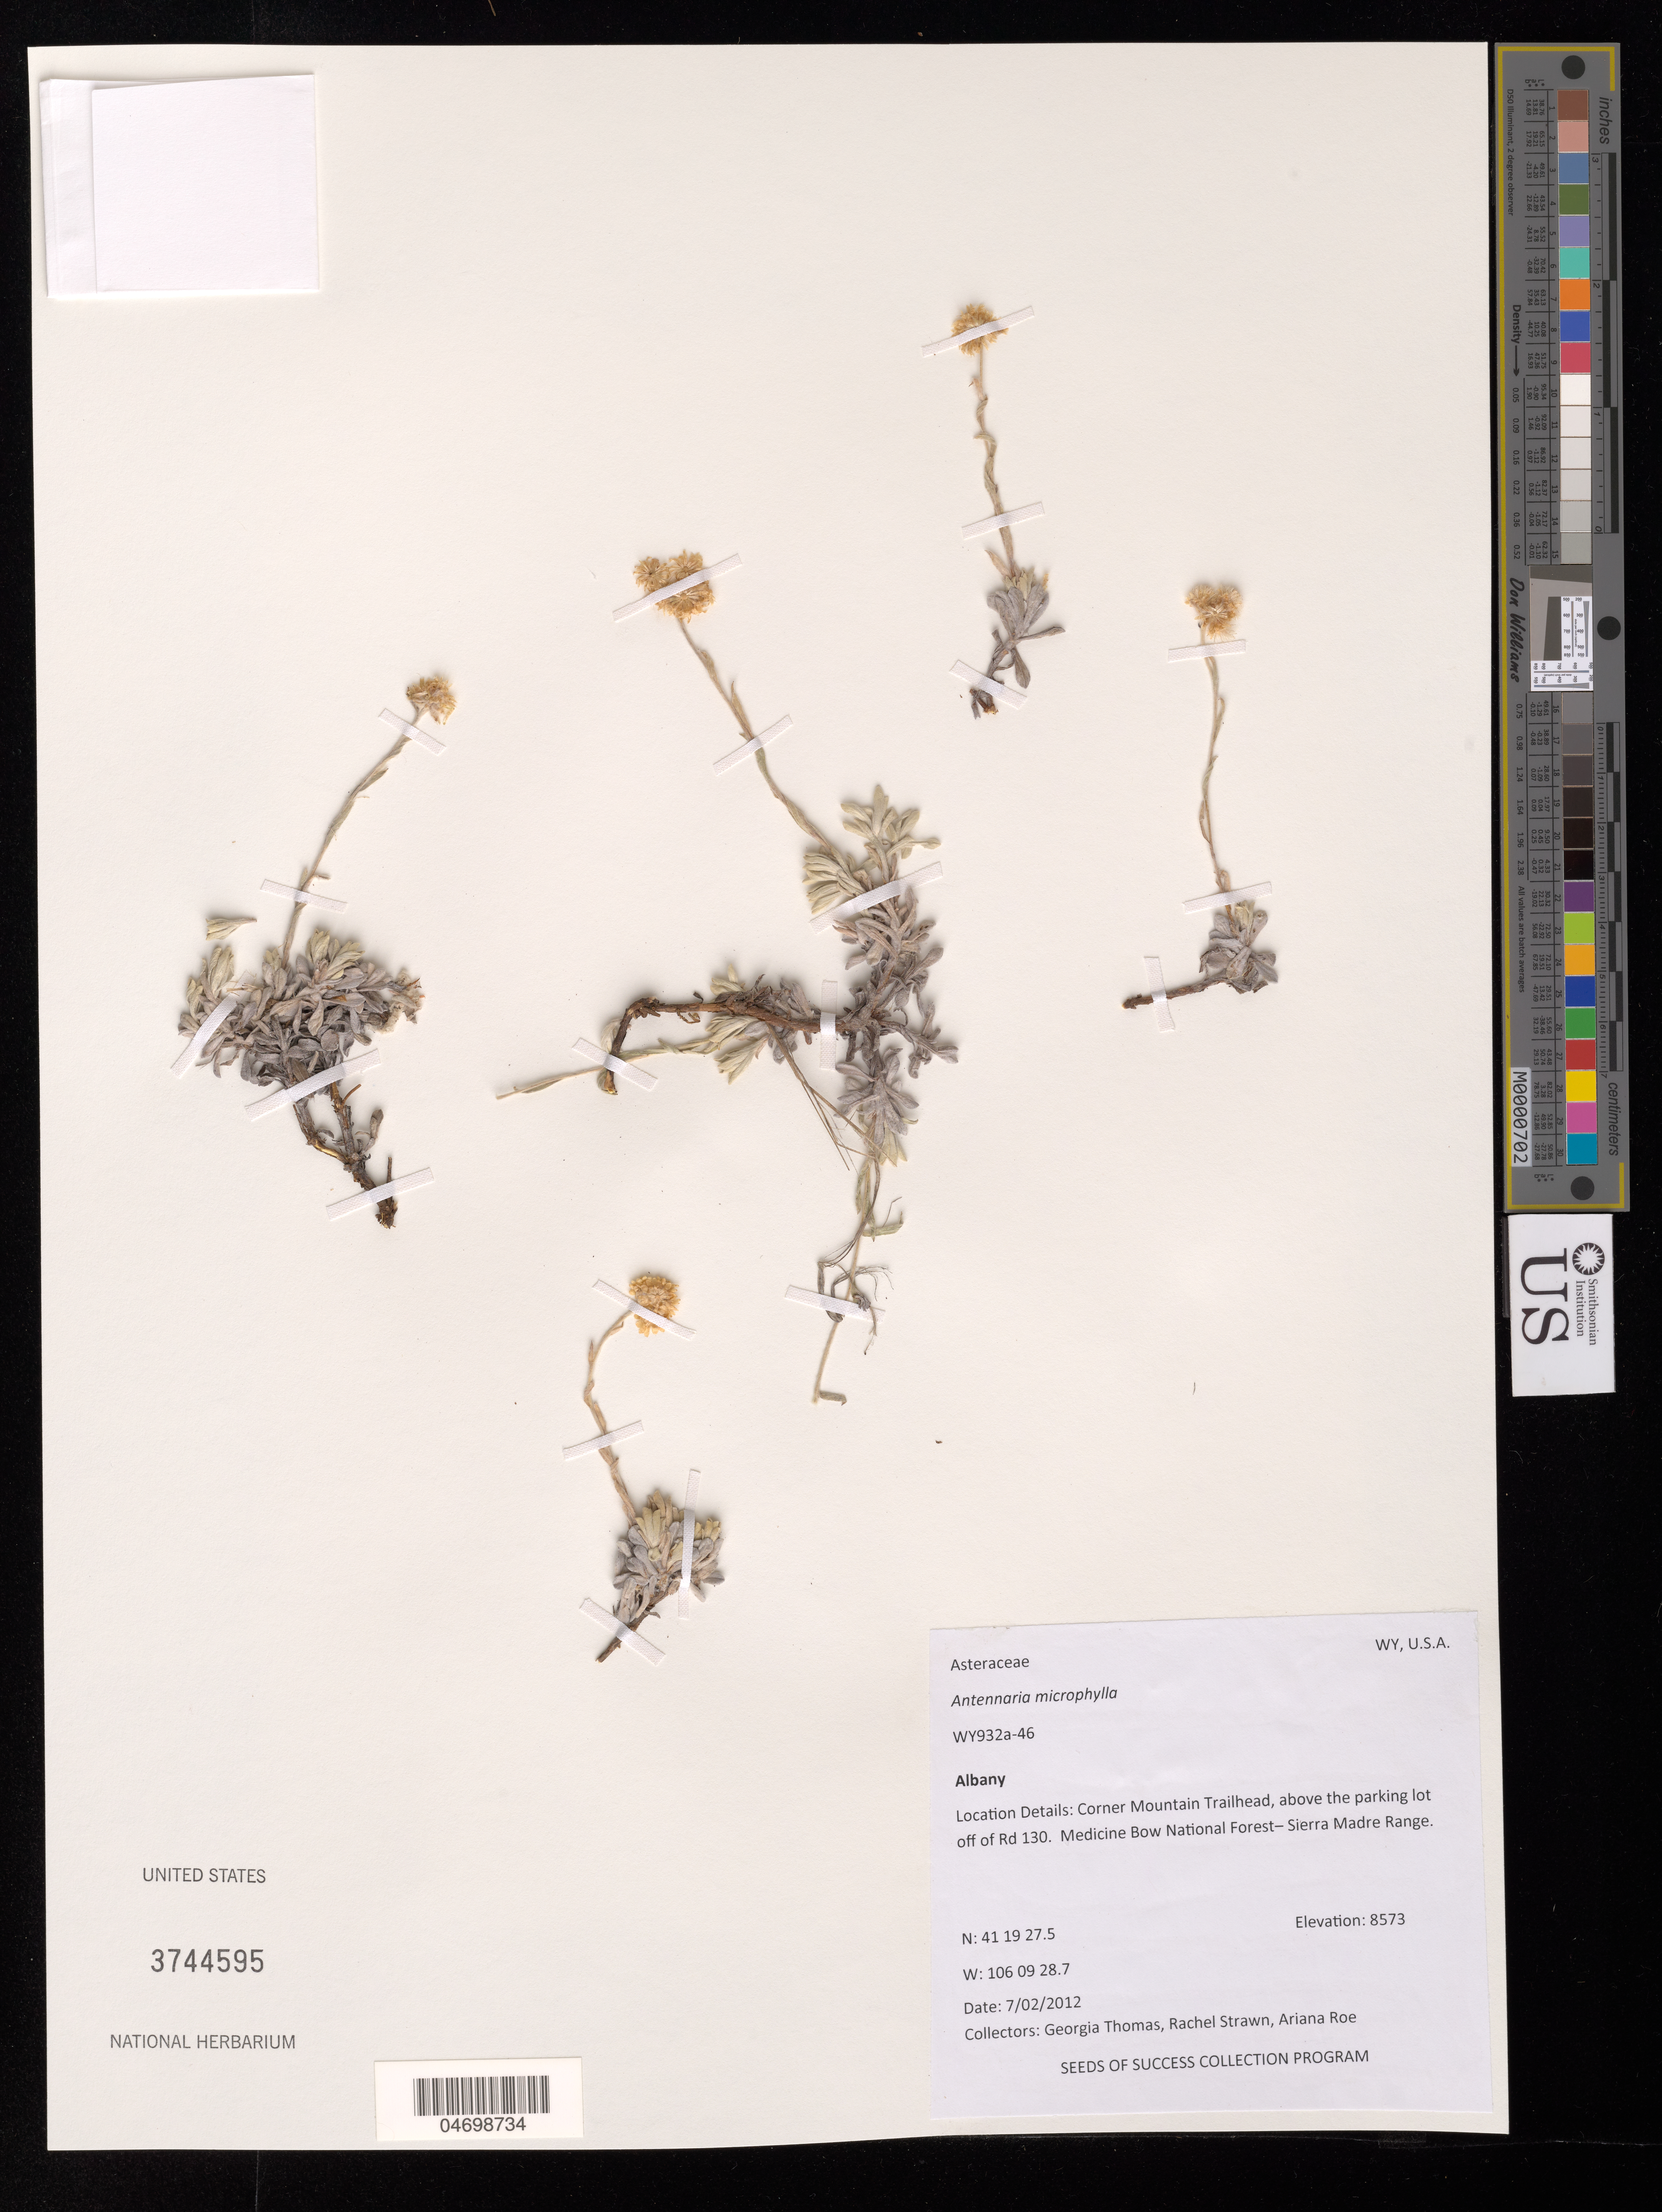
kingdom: Plantae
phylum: Tracheophyta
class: Magnoliopsida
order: Asterales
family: Asteraceae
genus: Antennaria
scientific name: Antennaria microphylla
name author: Rydb.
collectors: G. Thomas, R. Strawn & A. Roe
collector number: WY932A-46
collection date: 2012-07-02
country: United States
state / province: Wyoming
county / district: Albany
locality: Medicine Bow National Forest- Sierra Madre Range, Corner Mtn Trailhead, above parking lot off of Rd 130.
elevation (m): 2613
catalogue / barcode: US 3744595